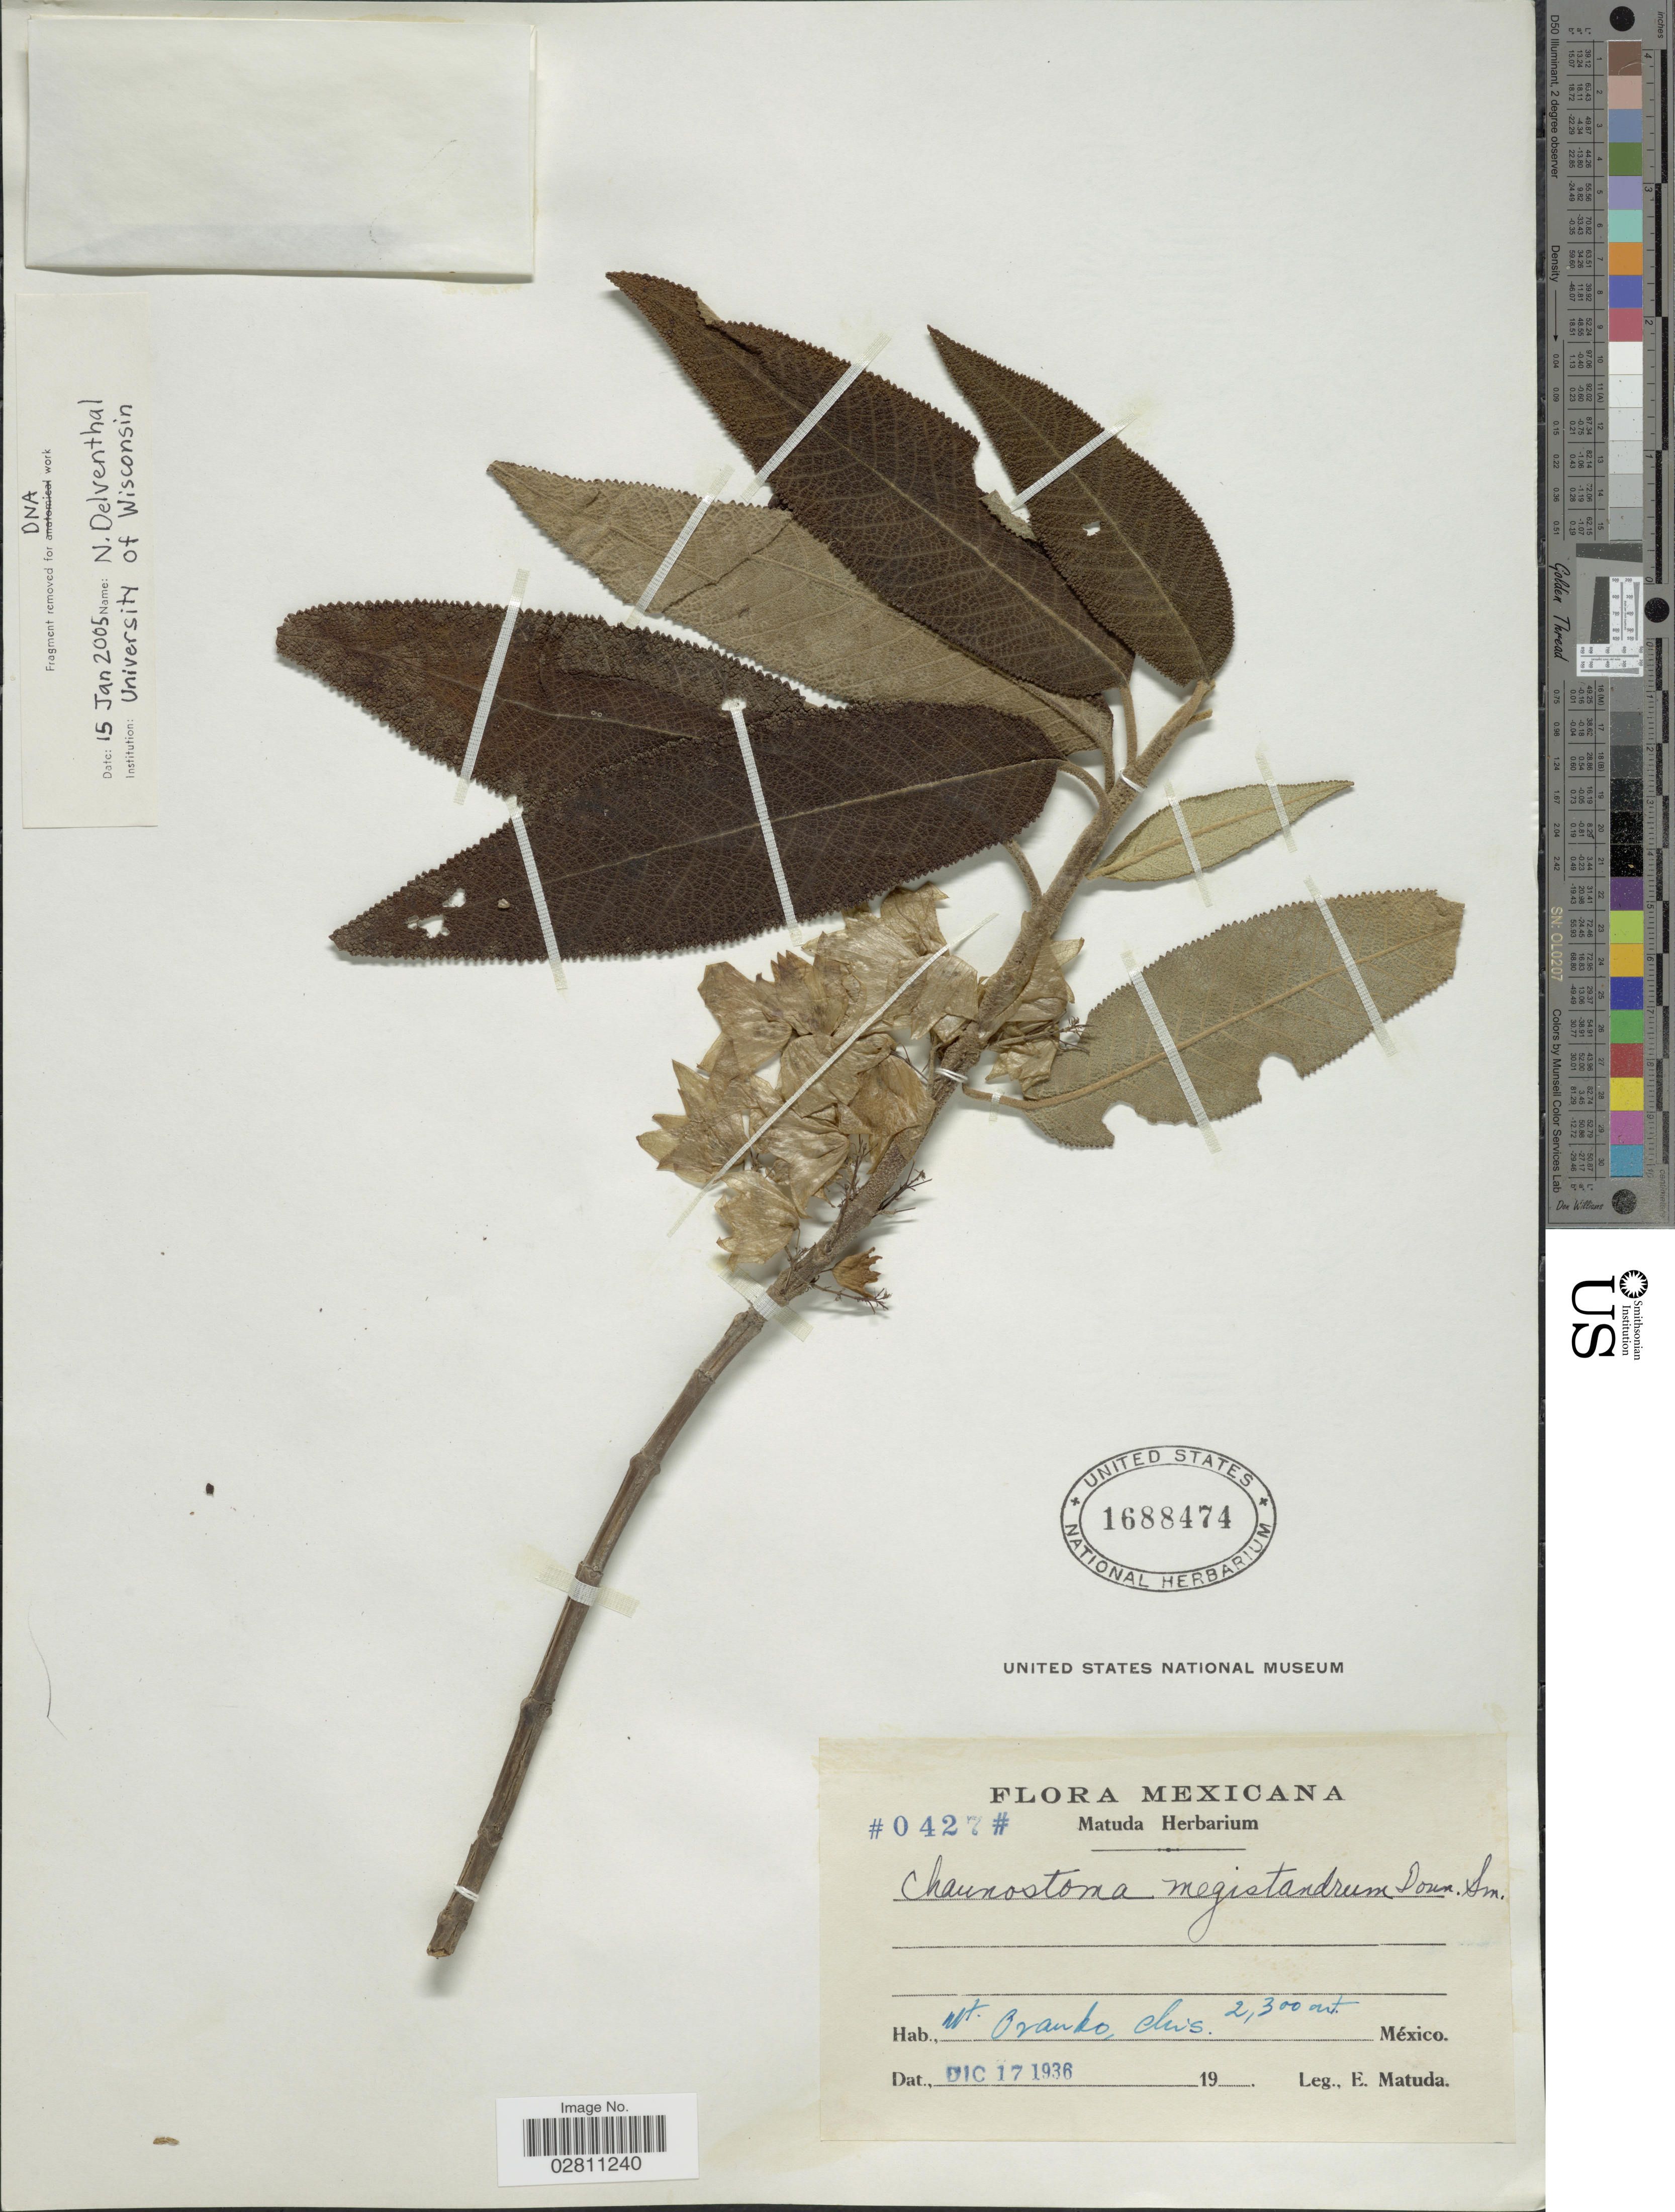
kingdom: Plantae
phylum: Tracheophyta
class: Magnoliopsida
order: Lamiales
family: Lamiaceae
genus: Chaunostoma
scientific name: Chaunostoma mecistandrum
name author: Donn. Sm.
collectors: E. Matuda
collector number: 0427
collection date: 1936-12-17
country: Mexico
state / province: Chiapas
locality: Mt. Ovando.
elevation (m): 2300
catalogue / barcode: US 1688474